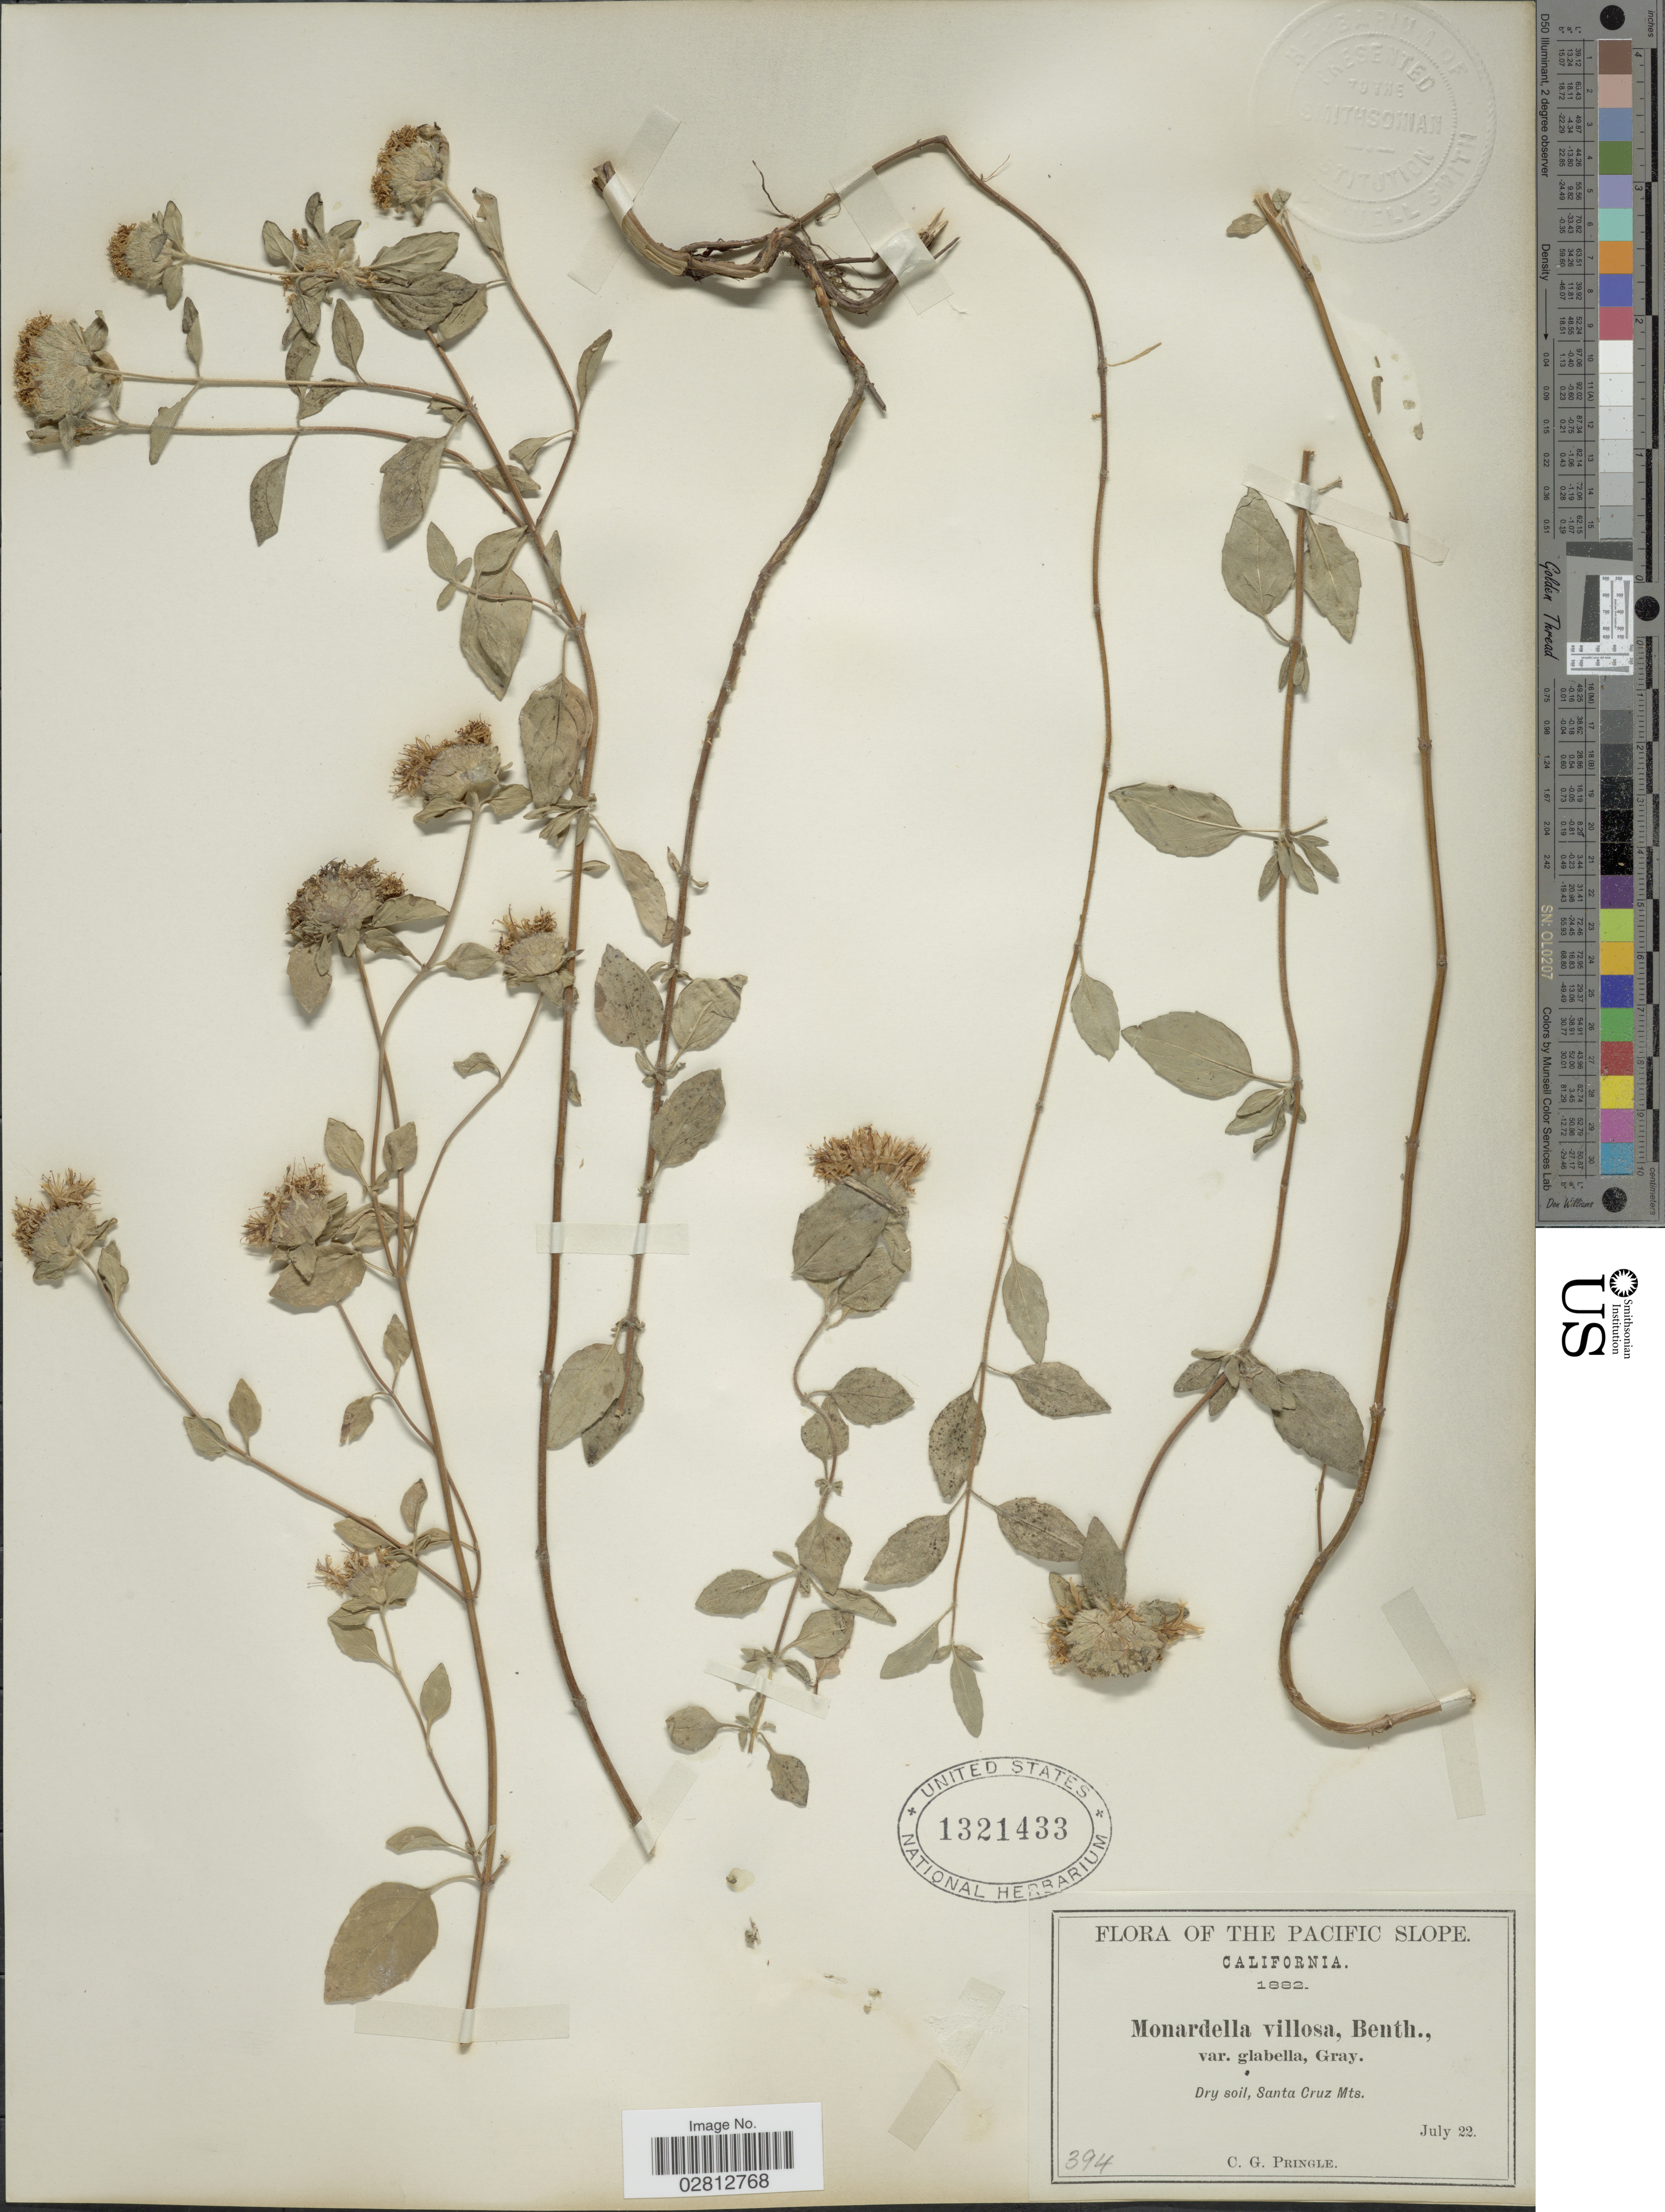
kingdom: Plantae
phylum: Tracheophyta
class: Magnoliopsida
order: Lamiales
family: Lamiaceae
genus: Monardella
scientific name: Monardella villosa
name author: Benth.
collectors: C. G. Pringle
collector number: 394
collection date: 1882-07-22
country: United States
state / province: California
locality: The Pacific Slope, Santa Cruz Mts.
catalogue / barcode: US 1321433